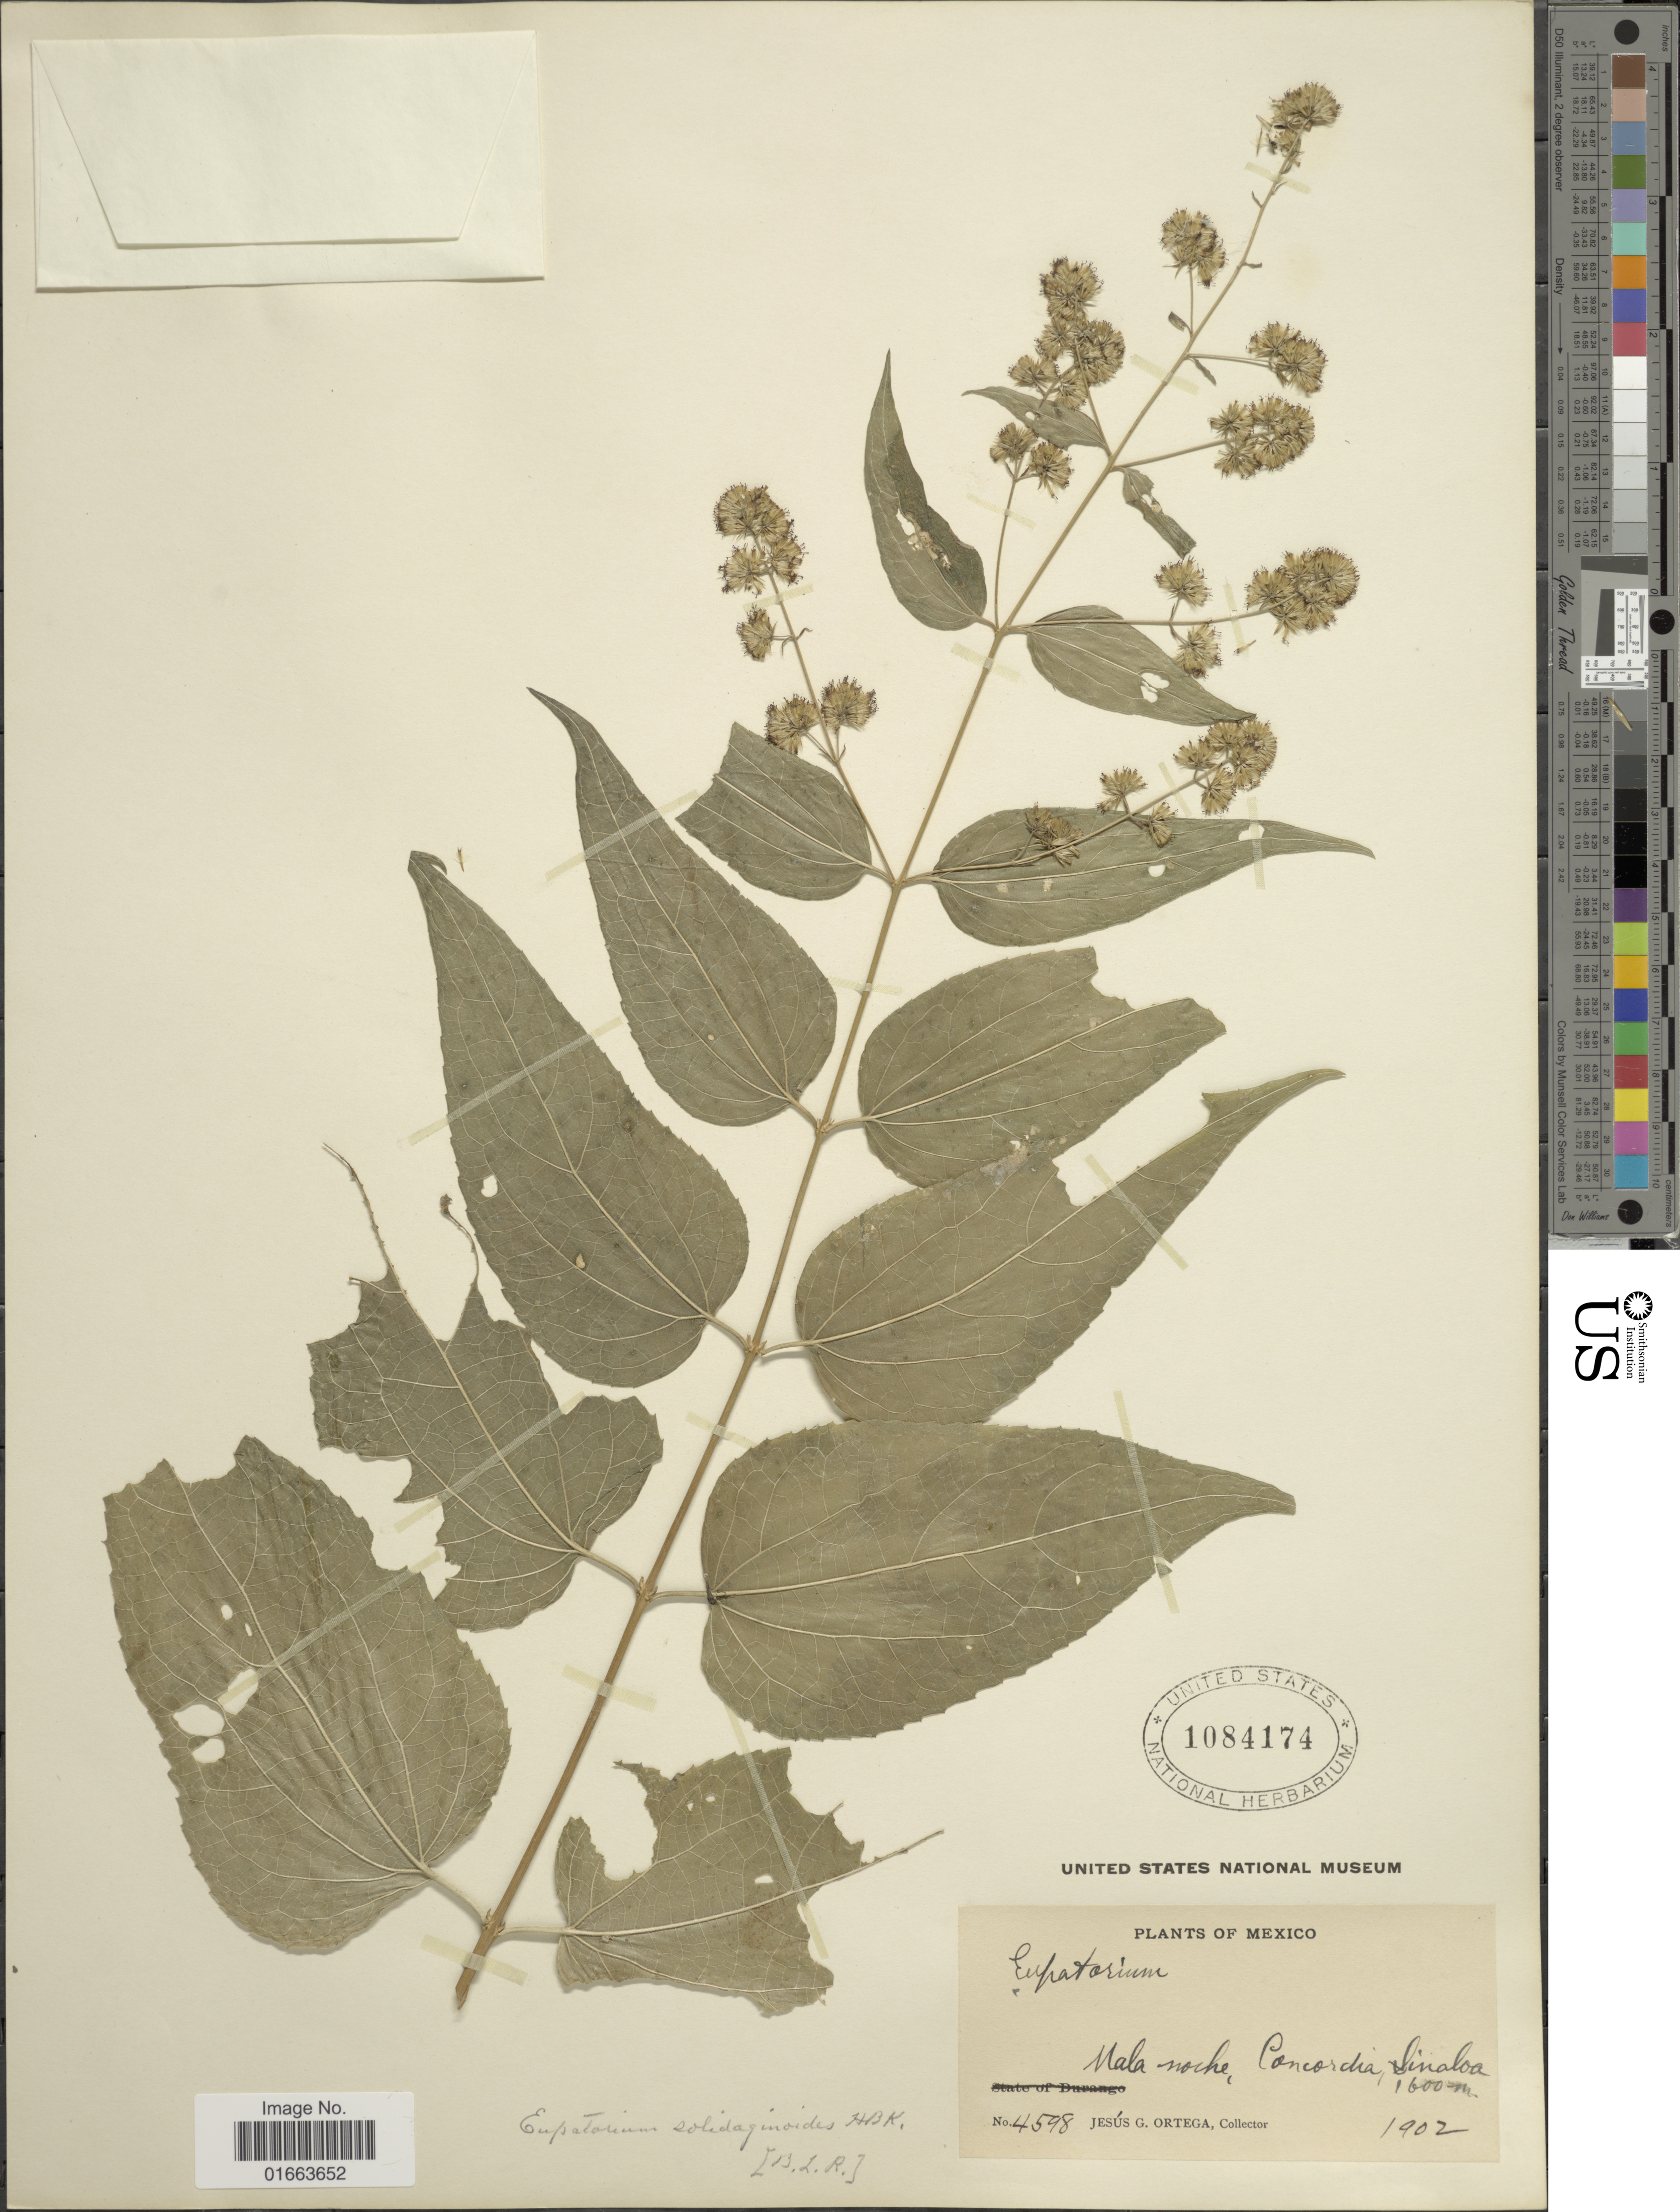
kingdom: Plantae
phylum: Tracheophyta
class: Magnoliopsida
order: Asterales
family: Asteraceae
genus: Koanophyllon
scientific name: Koanophyllon solidaginoides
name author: (Kunth) R.M. King & H. Rob.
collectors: J. Ortega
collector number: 4598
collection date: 1902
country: Mexico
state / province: Sinaloa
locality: Mala noche, Concordia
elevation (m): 1600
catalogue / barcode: US 1084174